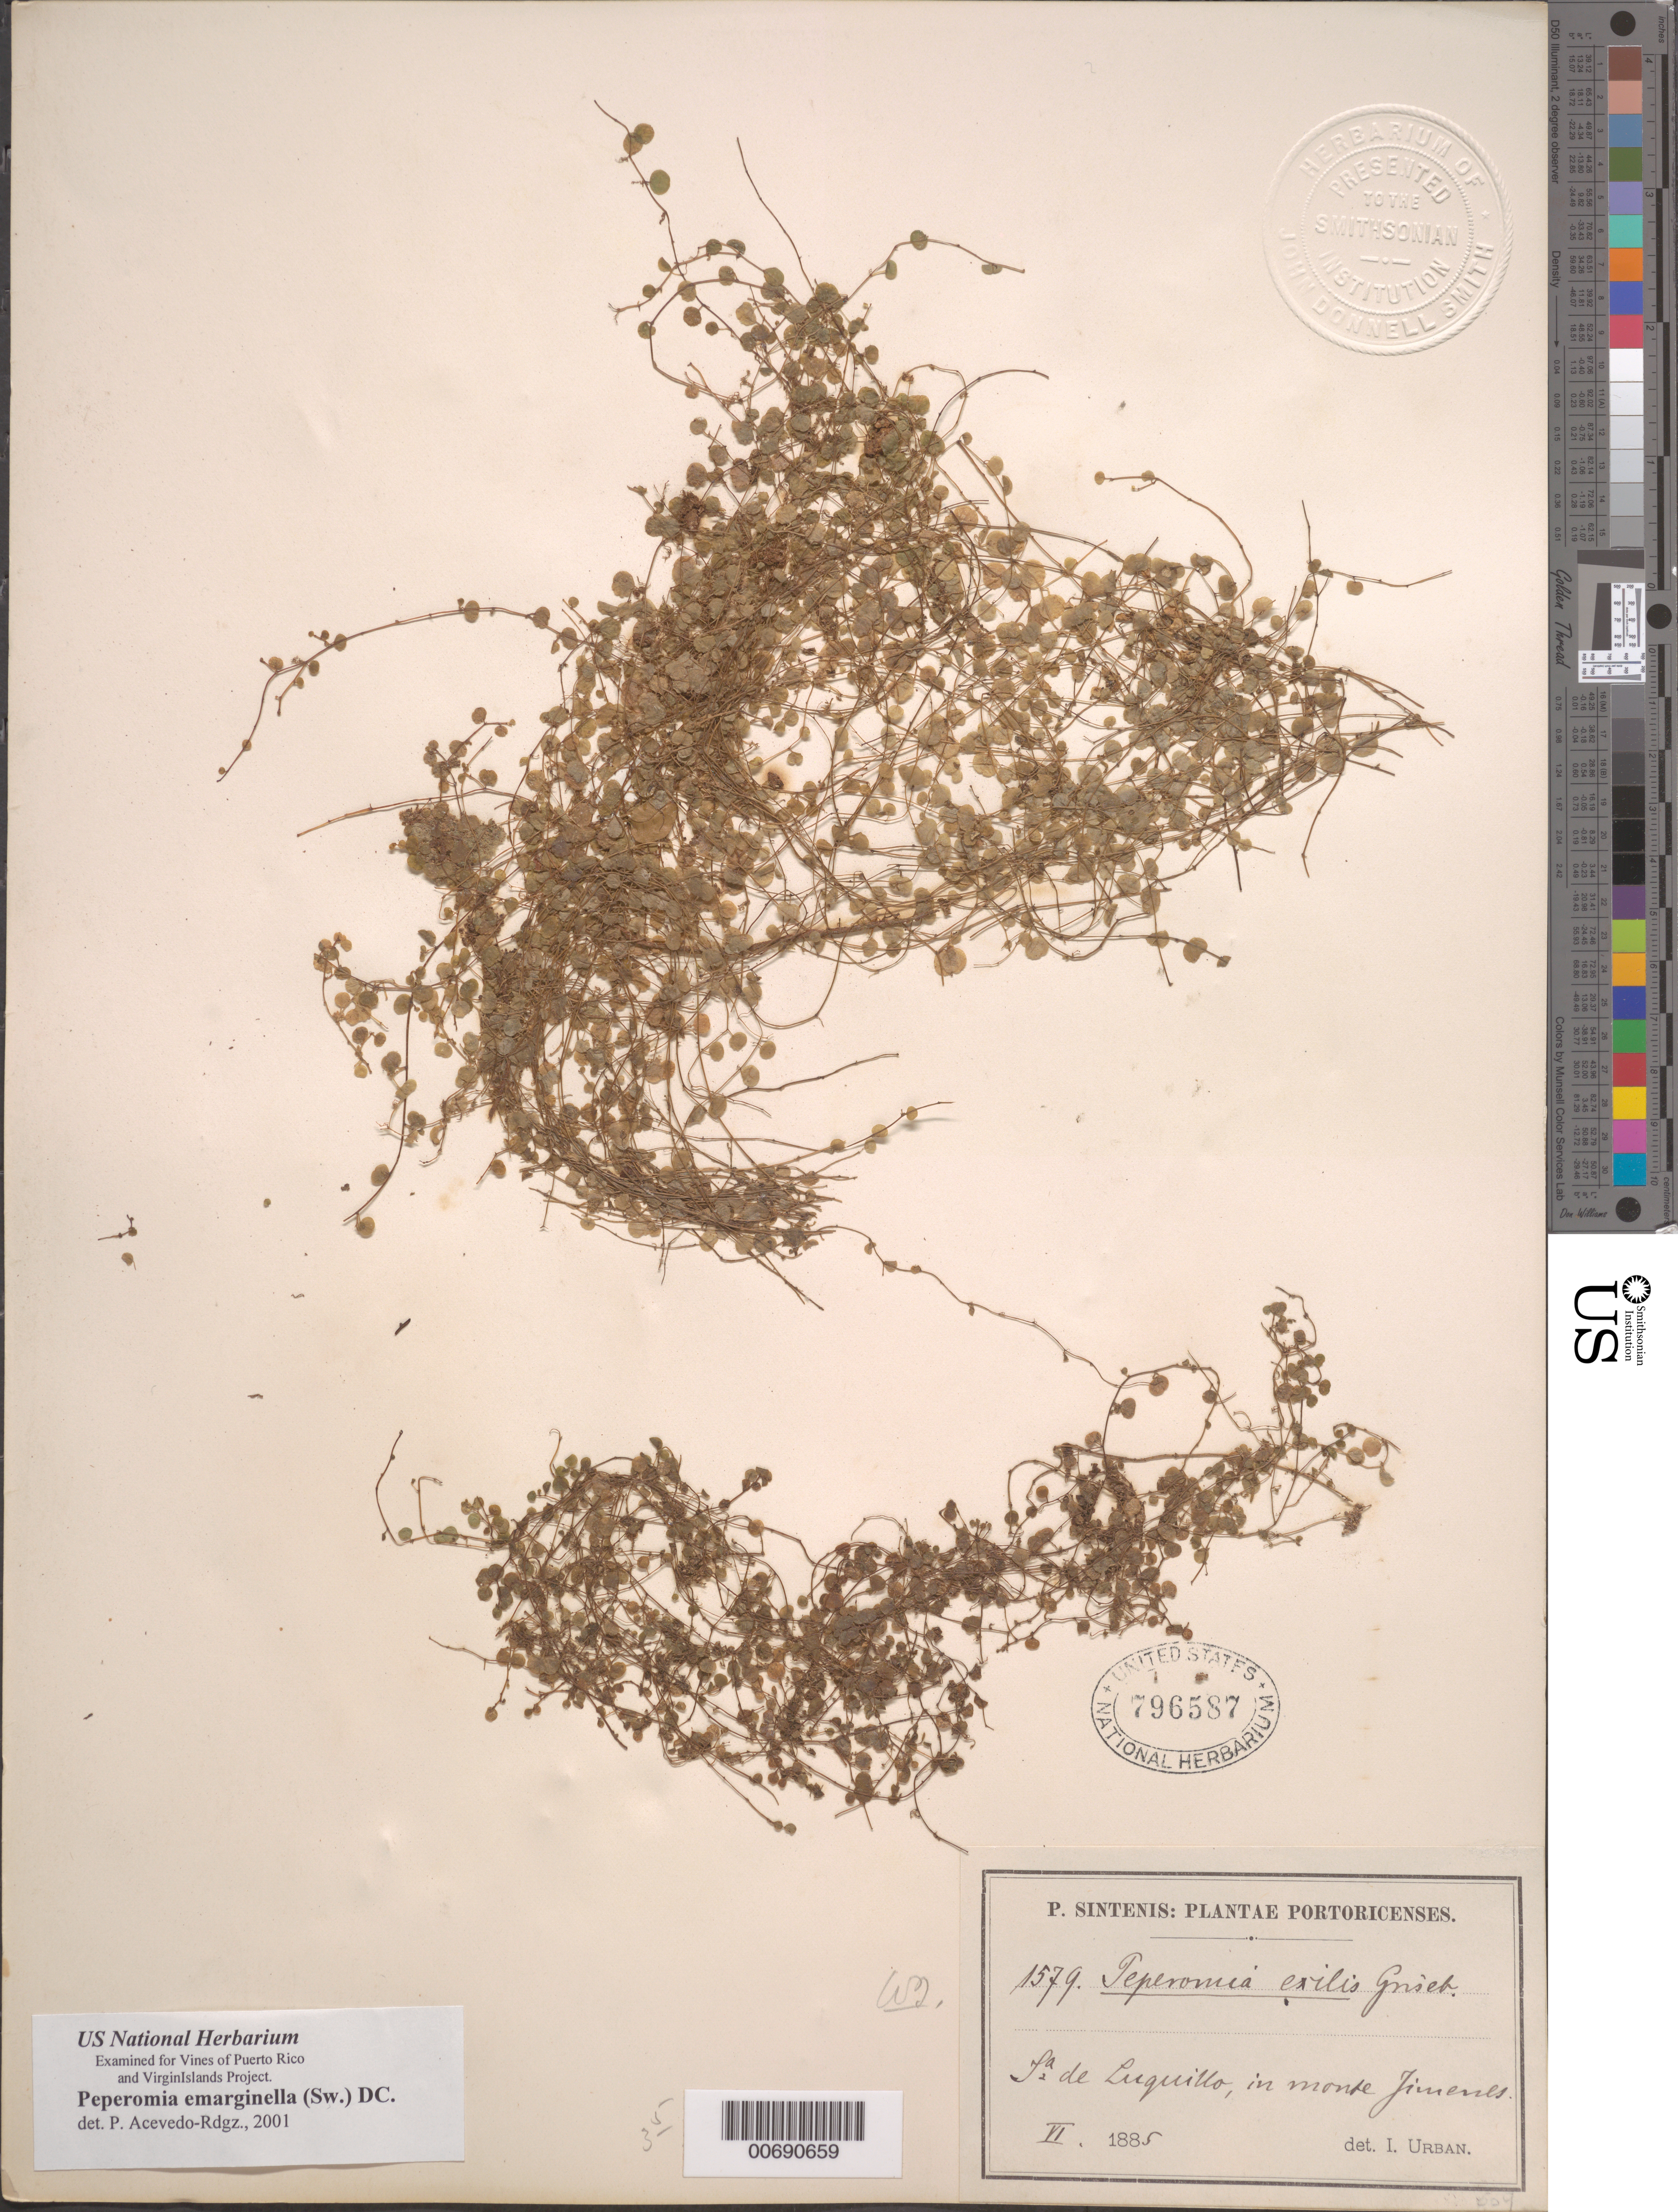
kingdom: Plantae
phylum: Tracheophyta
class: Magnoliopsida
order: Piperales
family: Piperaceae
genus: Peperomia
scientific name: Peperomia emarginella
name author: (Sw. ex Wikstr.) C. DC.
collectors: P. Sintenis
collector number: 1579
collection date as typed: Jun 1885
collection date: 1885-06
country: Puerto Rico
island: Greater Antilles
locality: Luquillo. In monte Jimenes.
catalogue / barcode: US 796587